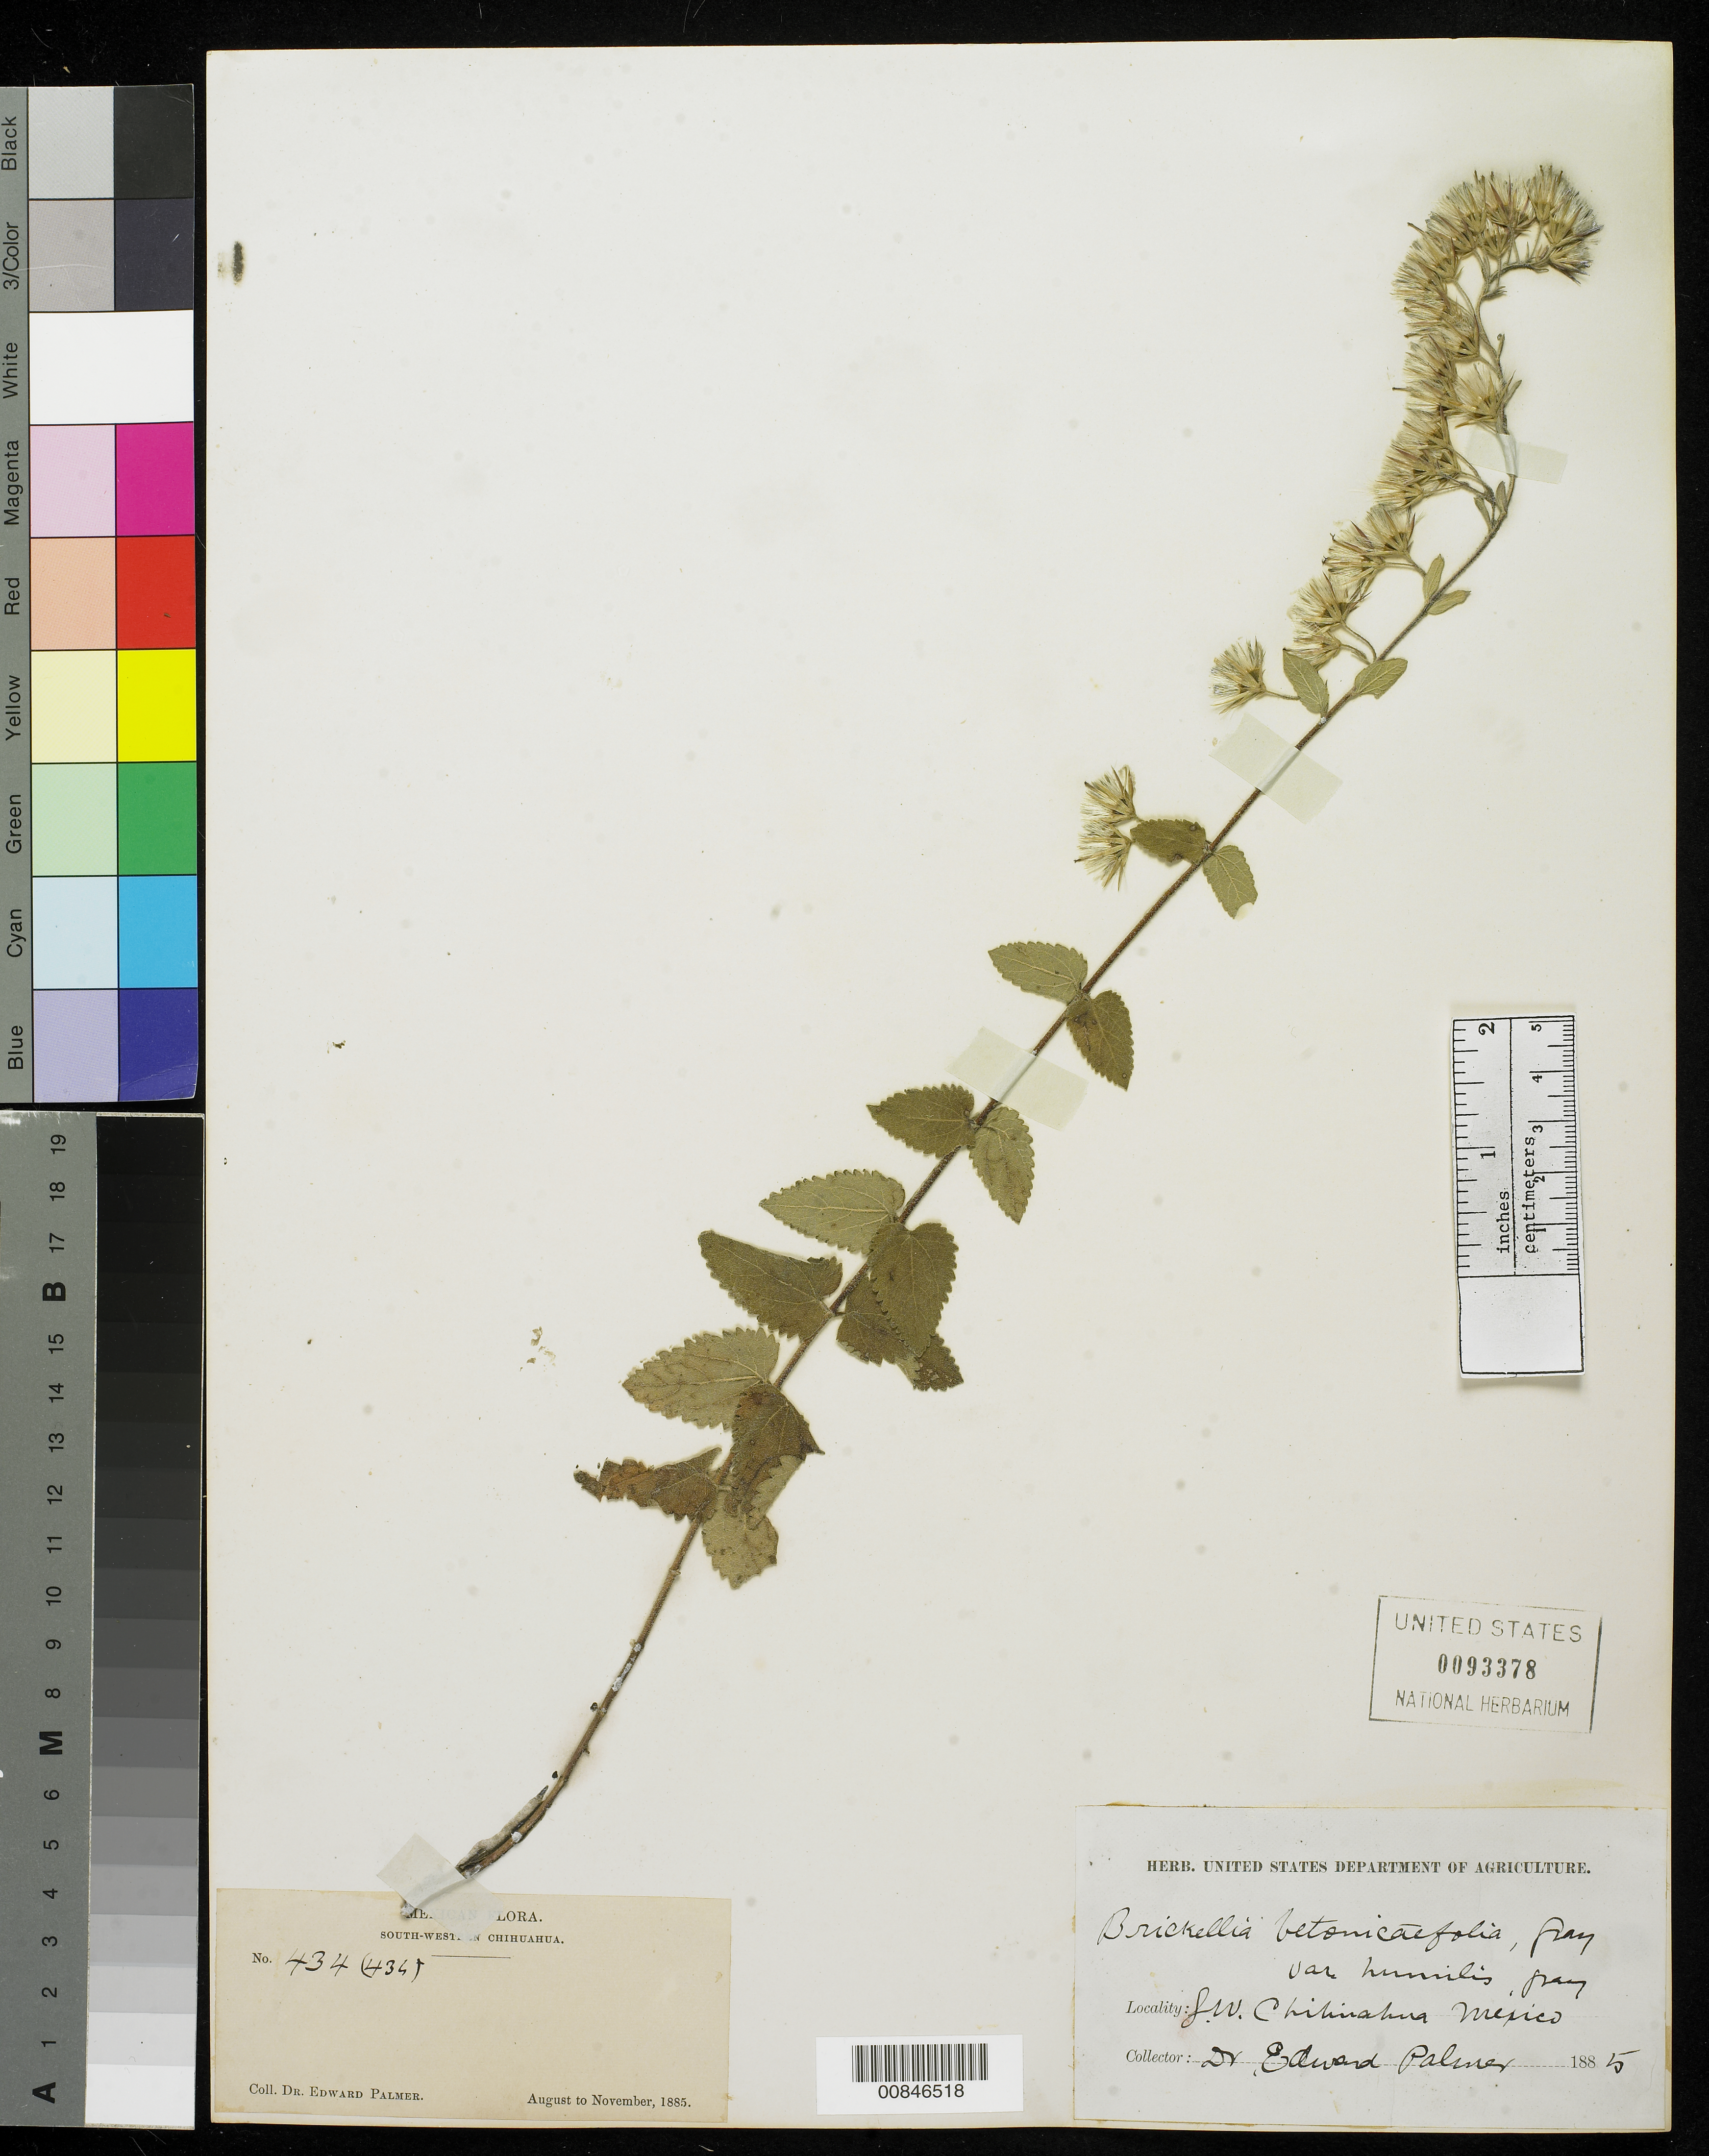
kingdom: Plantae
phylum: Tracheophyta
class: Magnoliopsida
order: Asterales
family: Asteraceae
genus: Brickellia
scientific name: Brickellia betonicifolia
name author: A. Gray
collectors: E. Palmer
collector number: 434 (434)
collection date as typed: Aug 1885 to -- Nov 1885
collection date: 1885-08/1885-11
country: Mexico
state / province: Chihuahua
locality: South-Western Chihuahua.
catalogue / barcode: US 93378